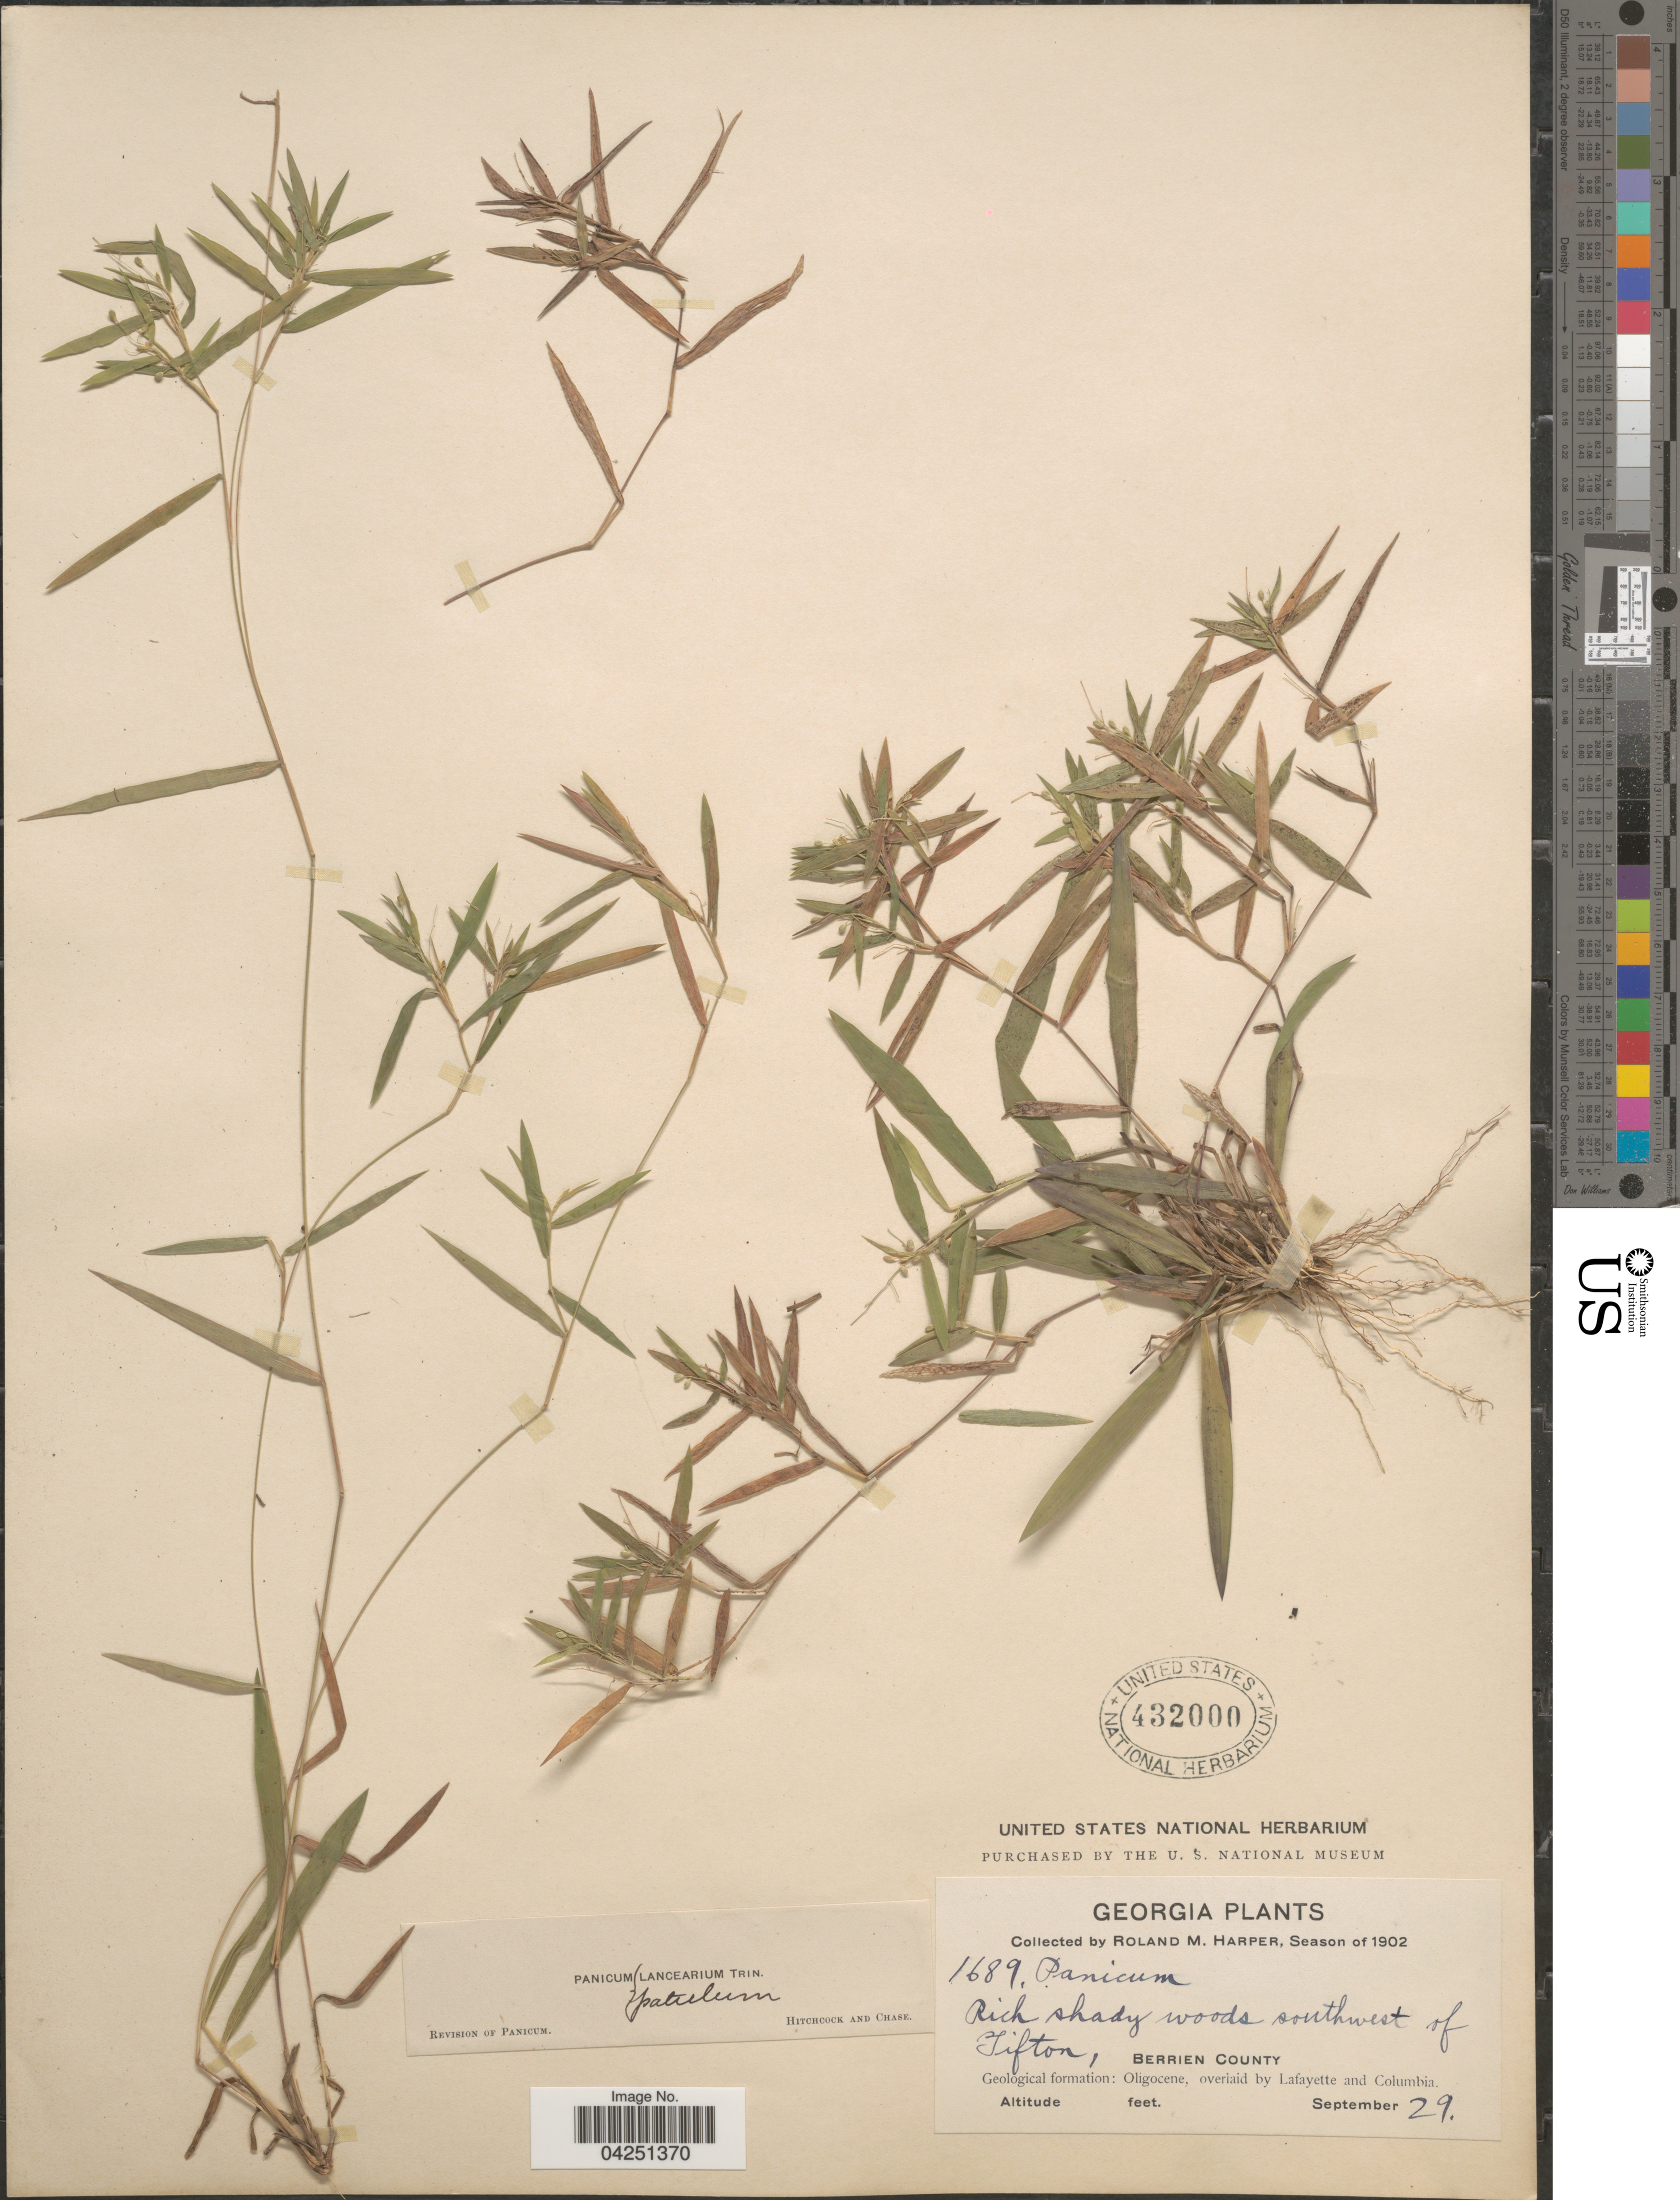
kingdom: Plantae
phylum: Tracheophyta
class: Liliopsida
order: Poales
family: Poaceae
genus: Dichanthelium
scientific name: Dichanthelium acuminatum var. acuminatum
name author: (Sw.) Gould & C.A. Clark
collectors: R. M. Harper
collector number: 1689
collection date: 1902-09-29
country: United States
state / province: Georgia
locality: Rich shady woods southwest of Tifton, Berrien County. Geologocal formation: Oligocene, overlaid by Lafayette and Columbia.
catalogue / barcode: US 432000